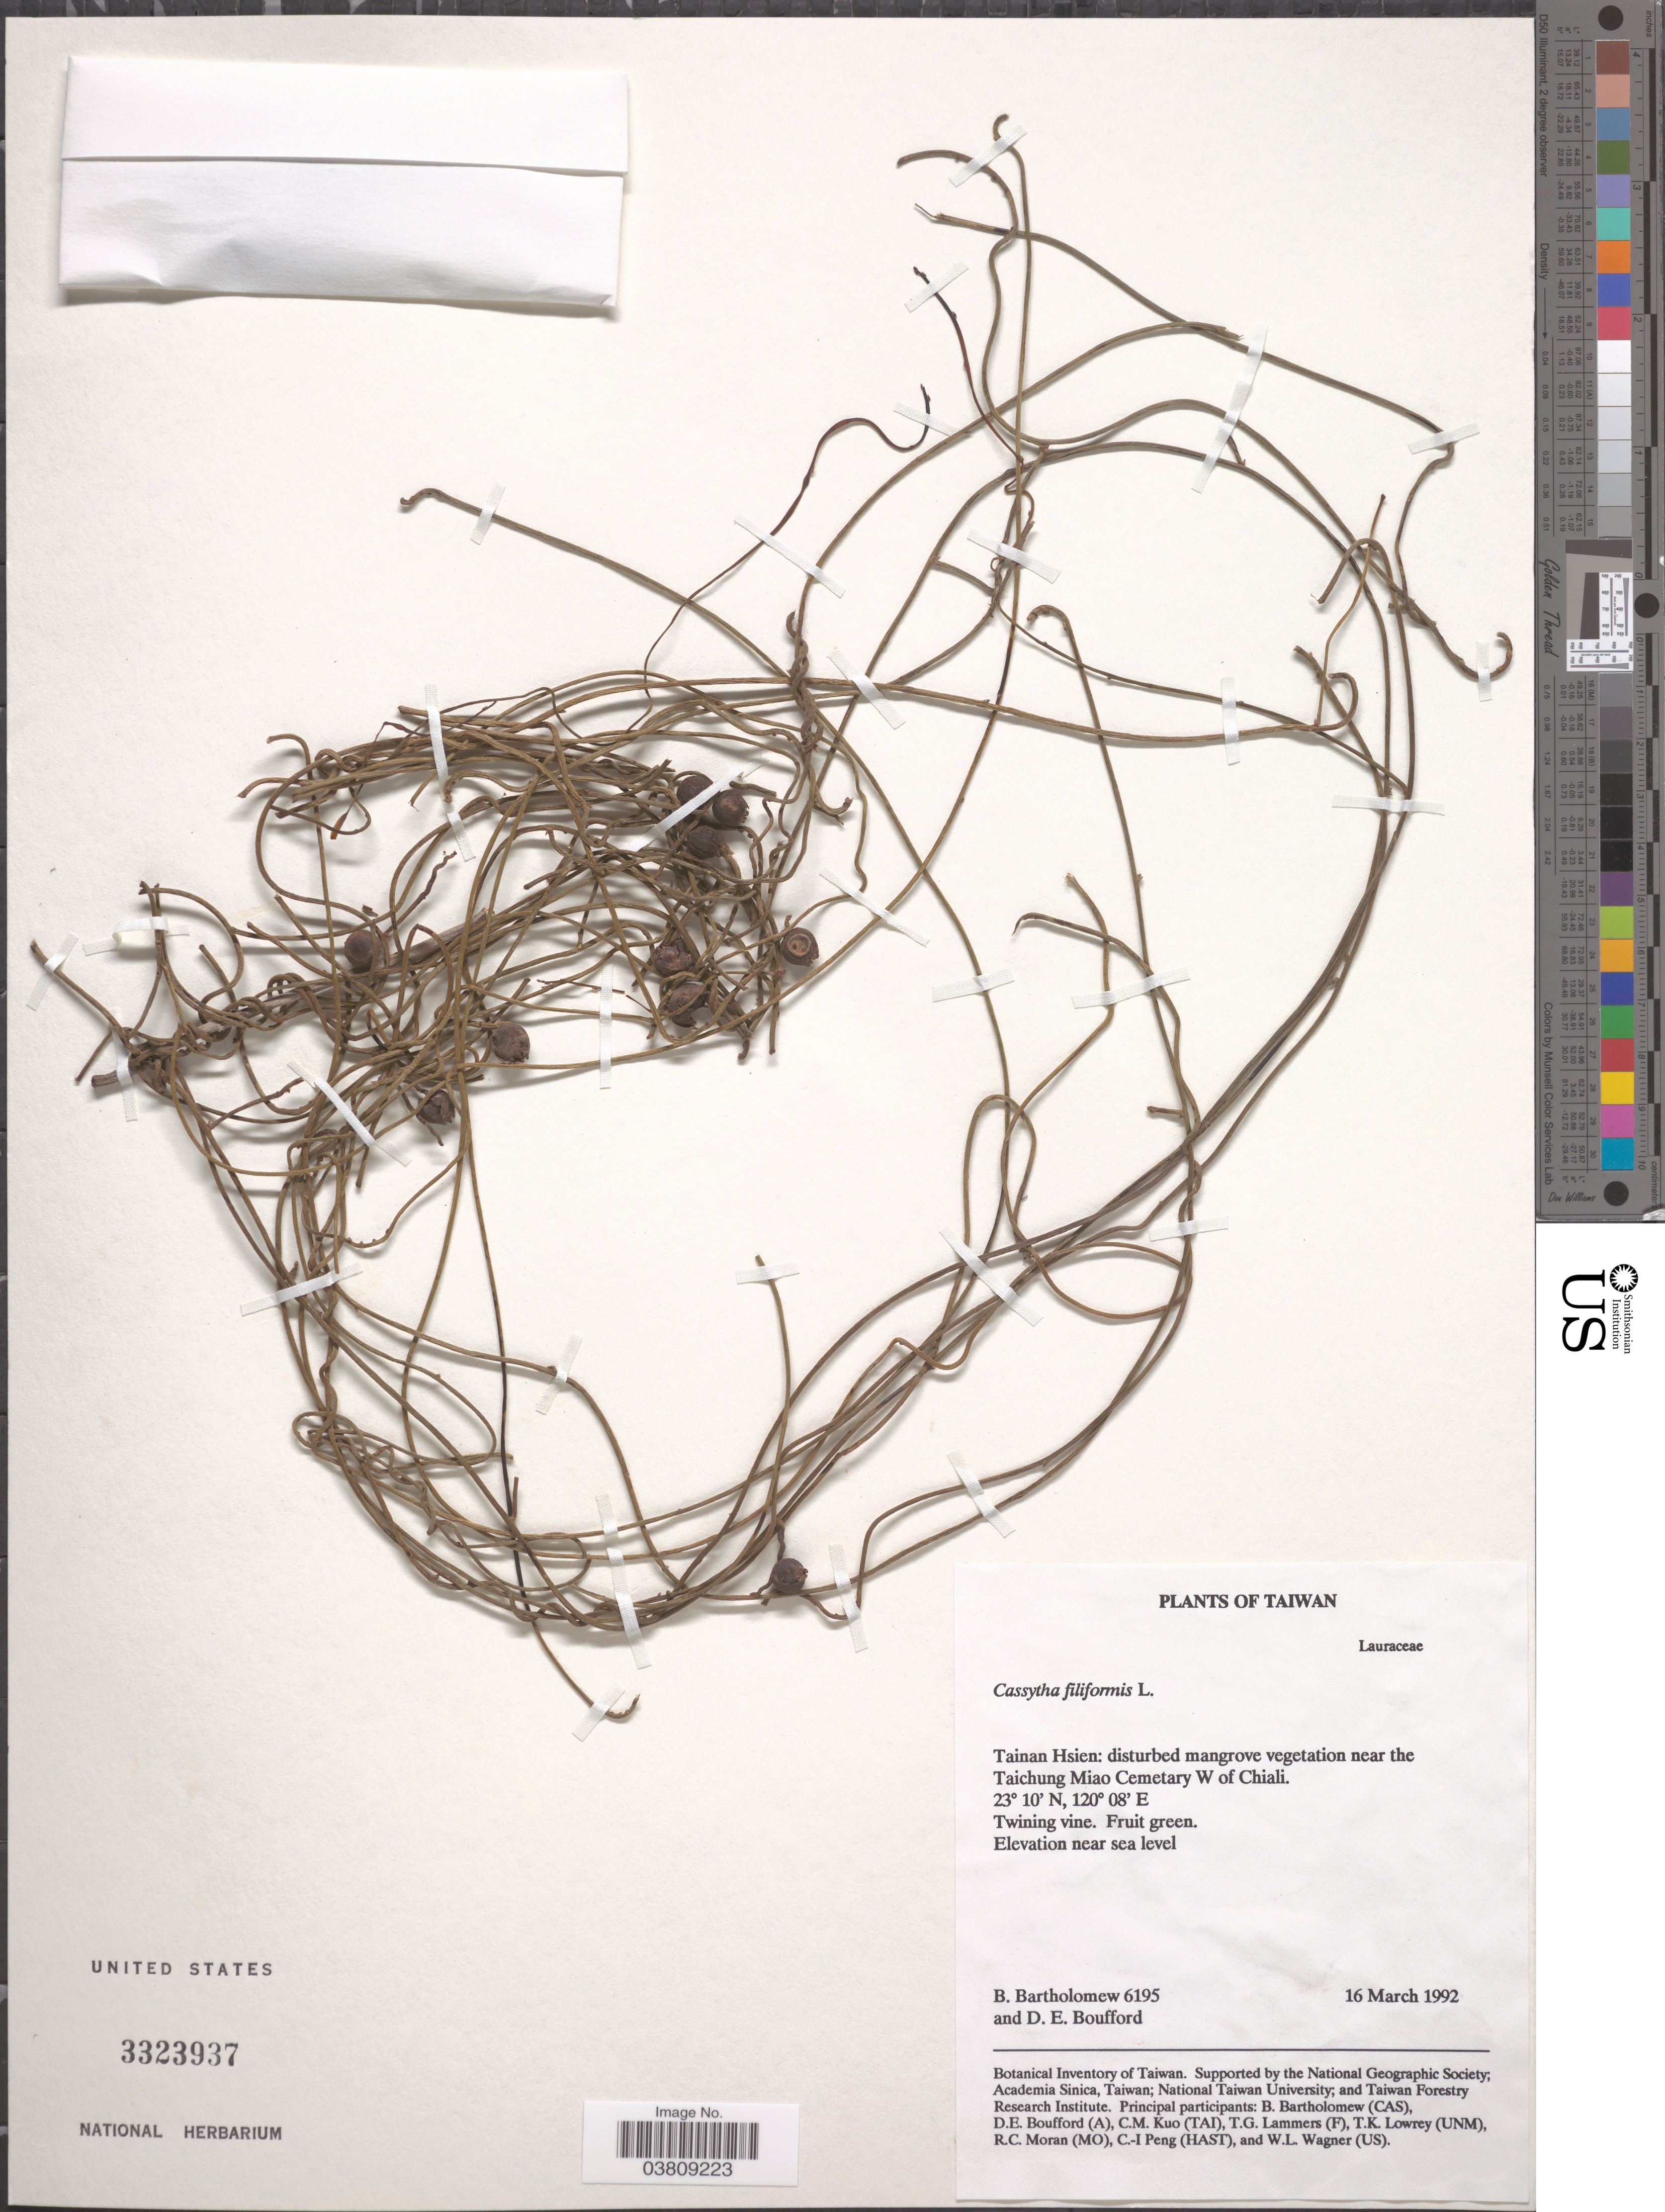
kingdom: Plantae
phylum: Tracheophyta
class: Magnoliopsida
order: Laurales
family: Lauraceae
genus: Cassytha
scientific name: Cassytha filiformis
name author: L.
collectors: B. Bartholomew & D. E. Boufford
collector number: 6195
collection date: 1992-03-16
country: Taiwan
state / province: Tainan City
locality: Tainan Hsien: disturbed mangrove vegetation near the Taichung Miao Cemetary W of Chiali.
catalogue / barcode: US 3323937